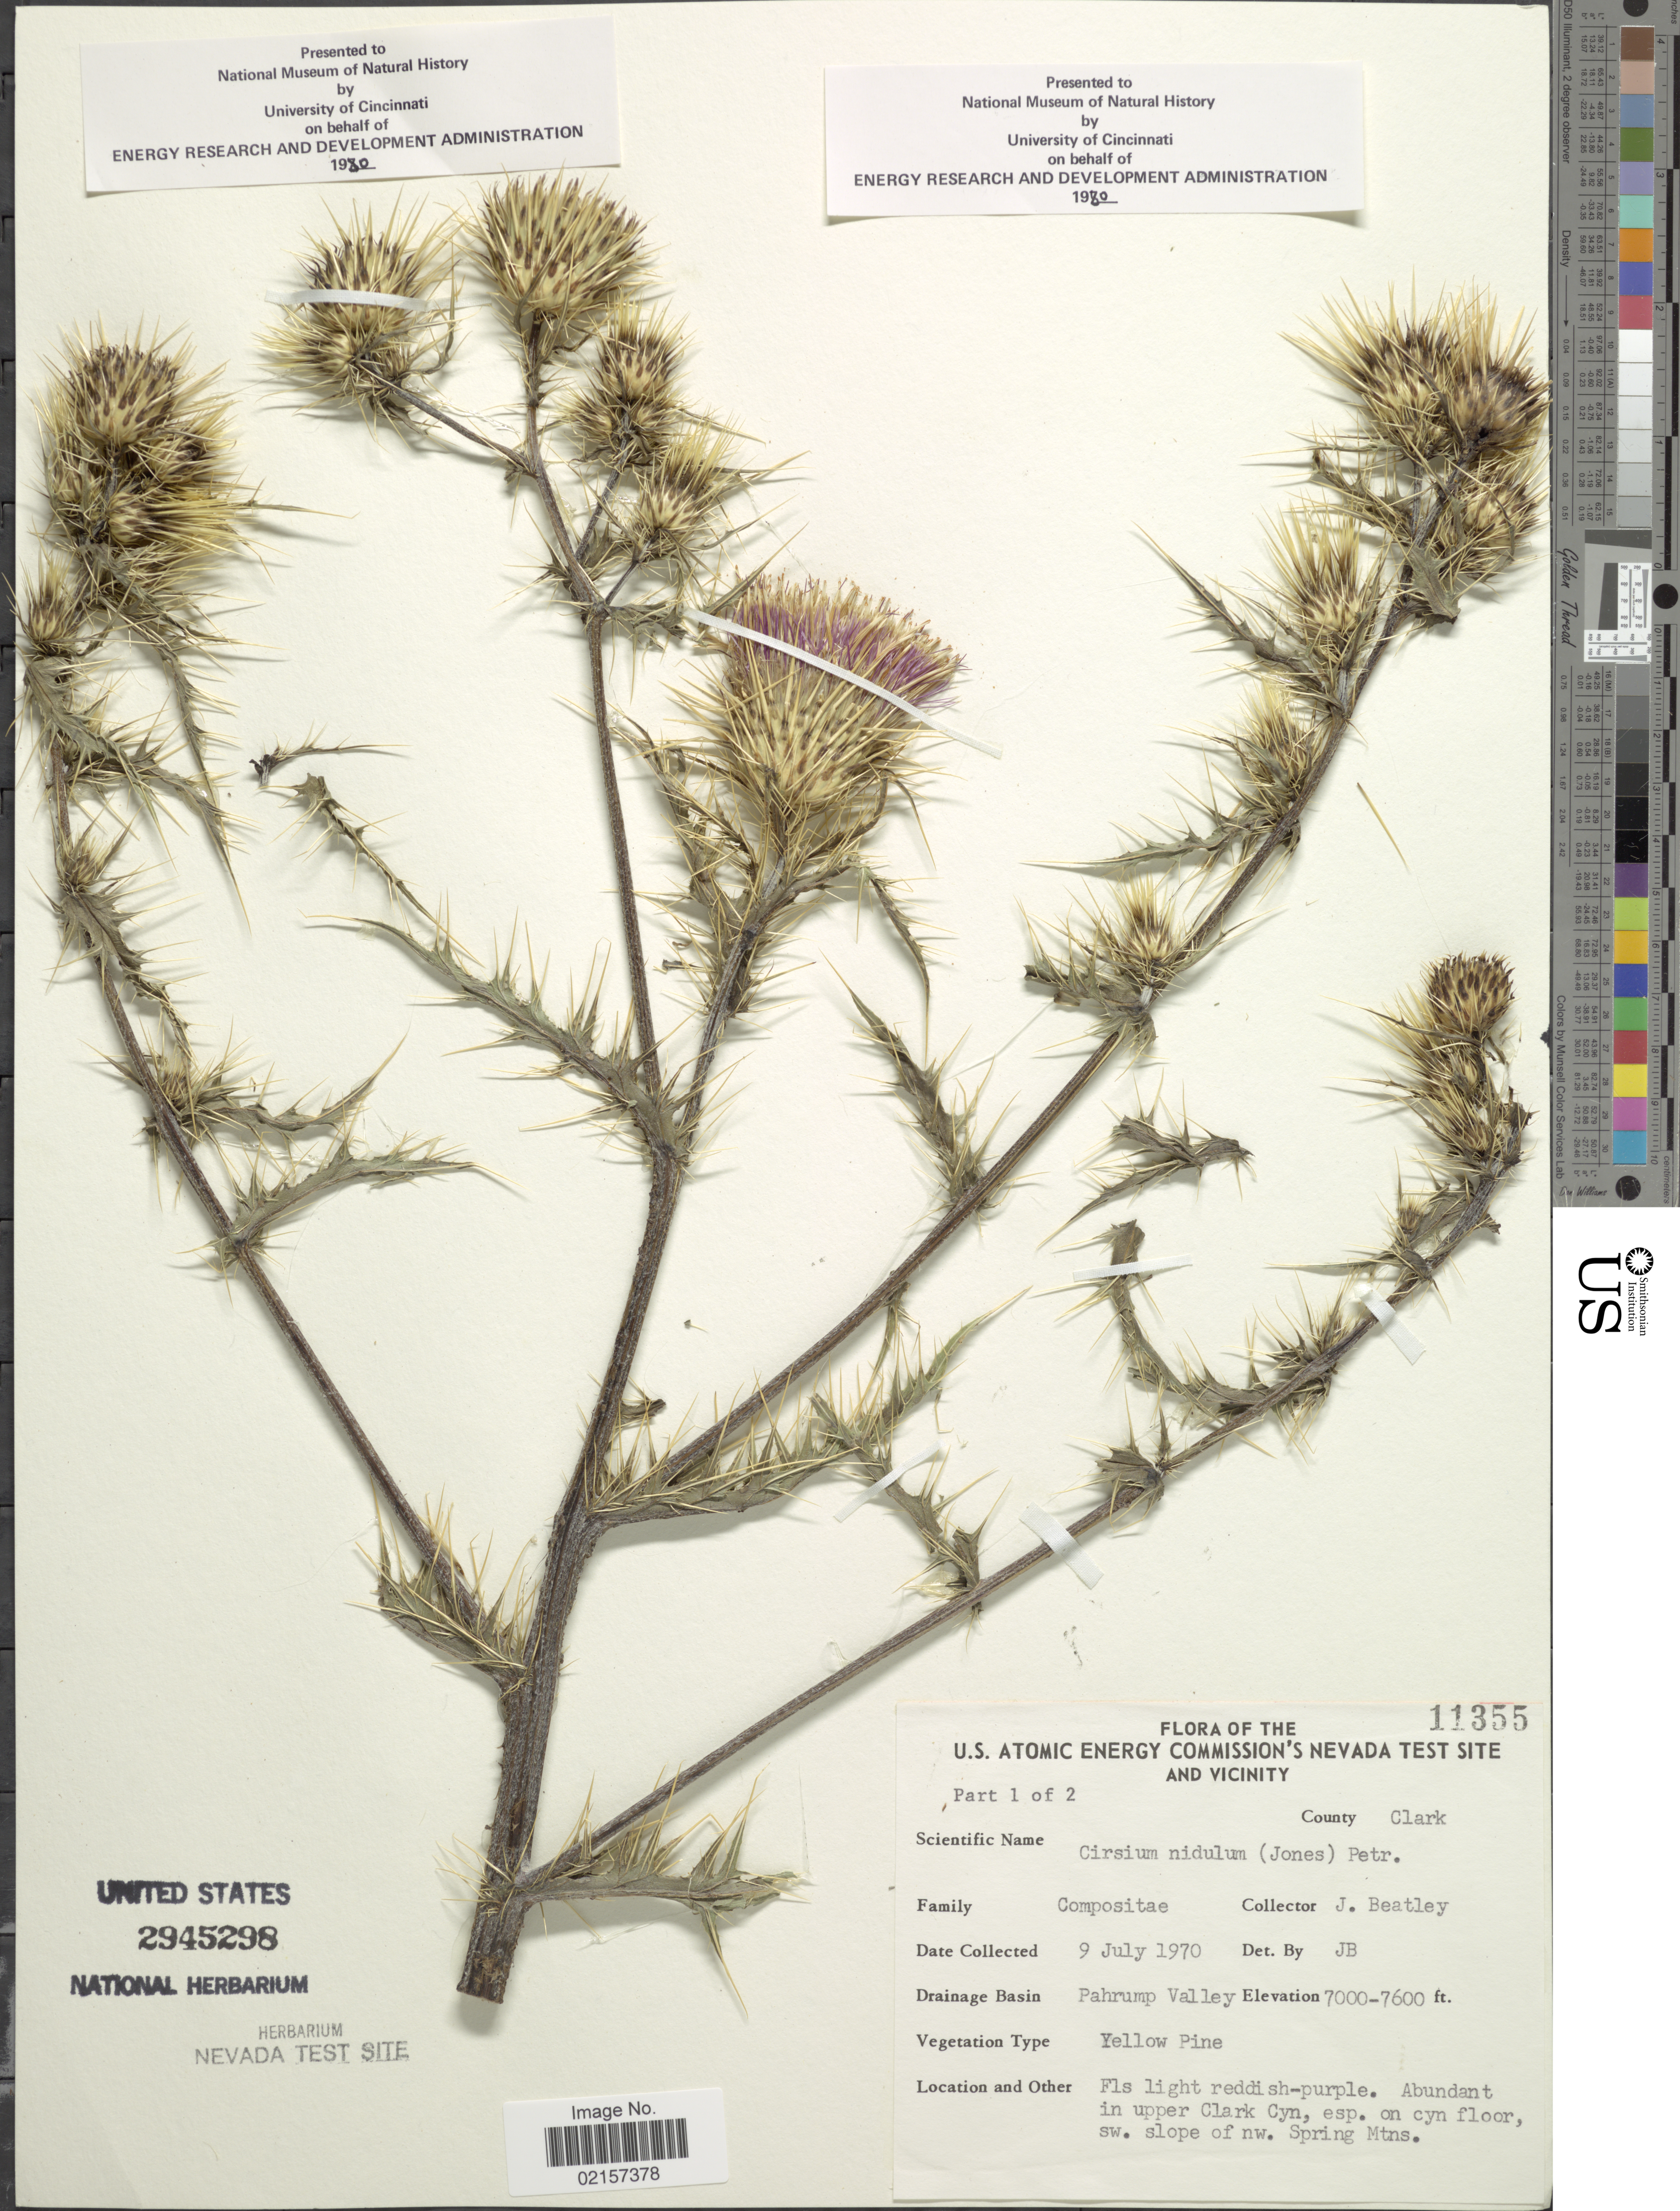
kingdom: Plantae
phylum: Tracheophyta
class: Magnoliopsida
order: Asterales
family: Asteraceae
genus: Cirsium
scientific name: Cirsium arizonicum var. arizonicum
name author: (A. Gray) Petr.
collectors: J. C. Beatley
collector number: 11355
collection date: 1970-07-09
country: United States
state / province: Nevada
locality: U.S. Atomic Energy Commision's Nevada Test Site and Vicinity, County Clark, Pahrump Valley, Yellow Pine, abundant in upper Clark, esp. on cyn floor, sw. slope of nw. Spring Mtns.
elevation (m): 2134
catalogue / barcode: US 2945298